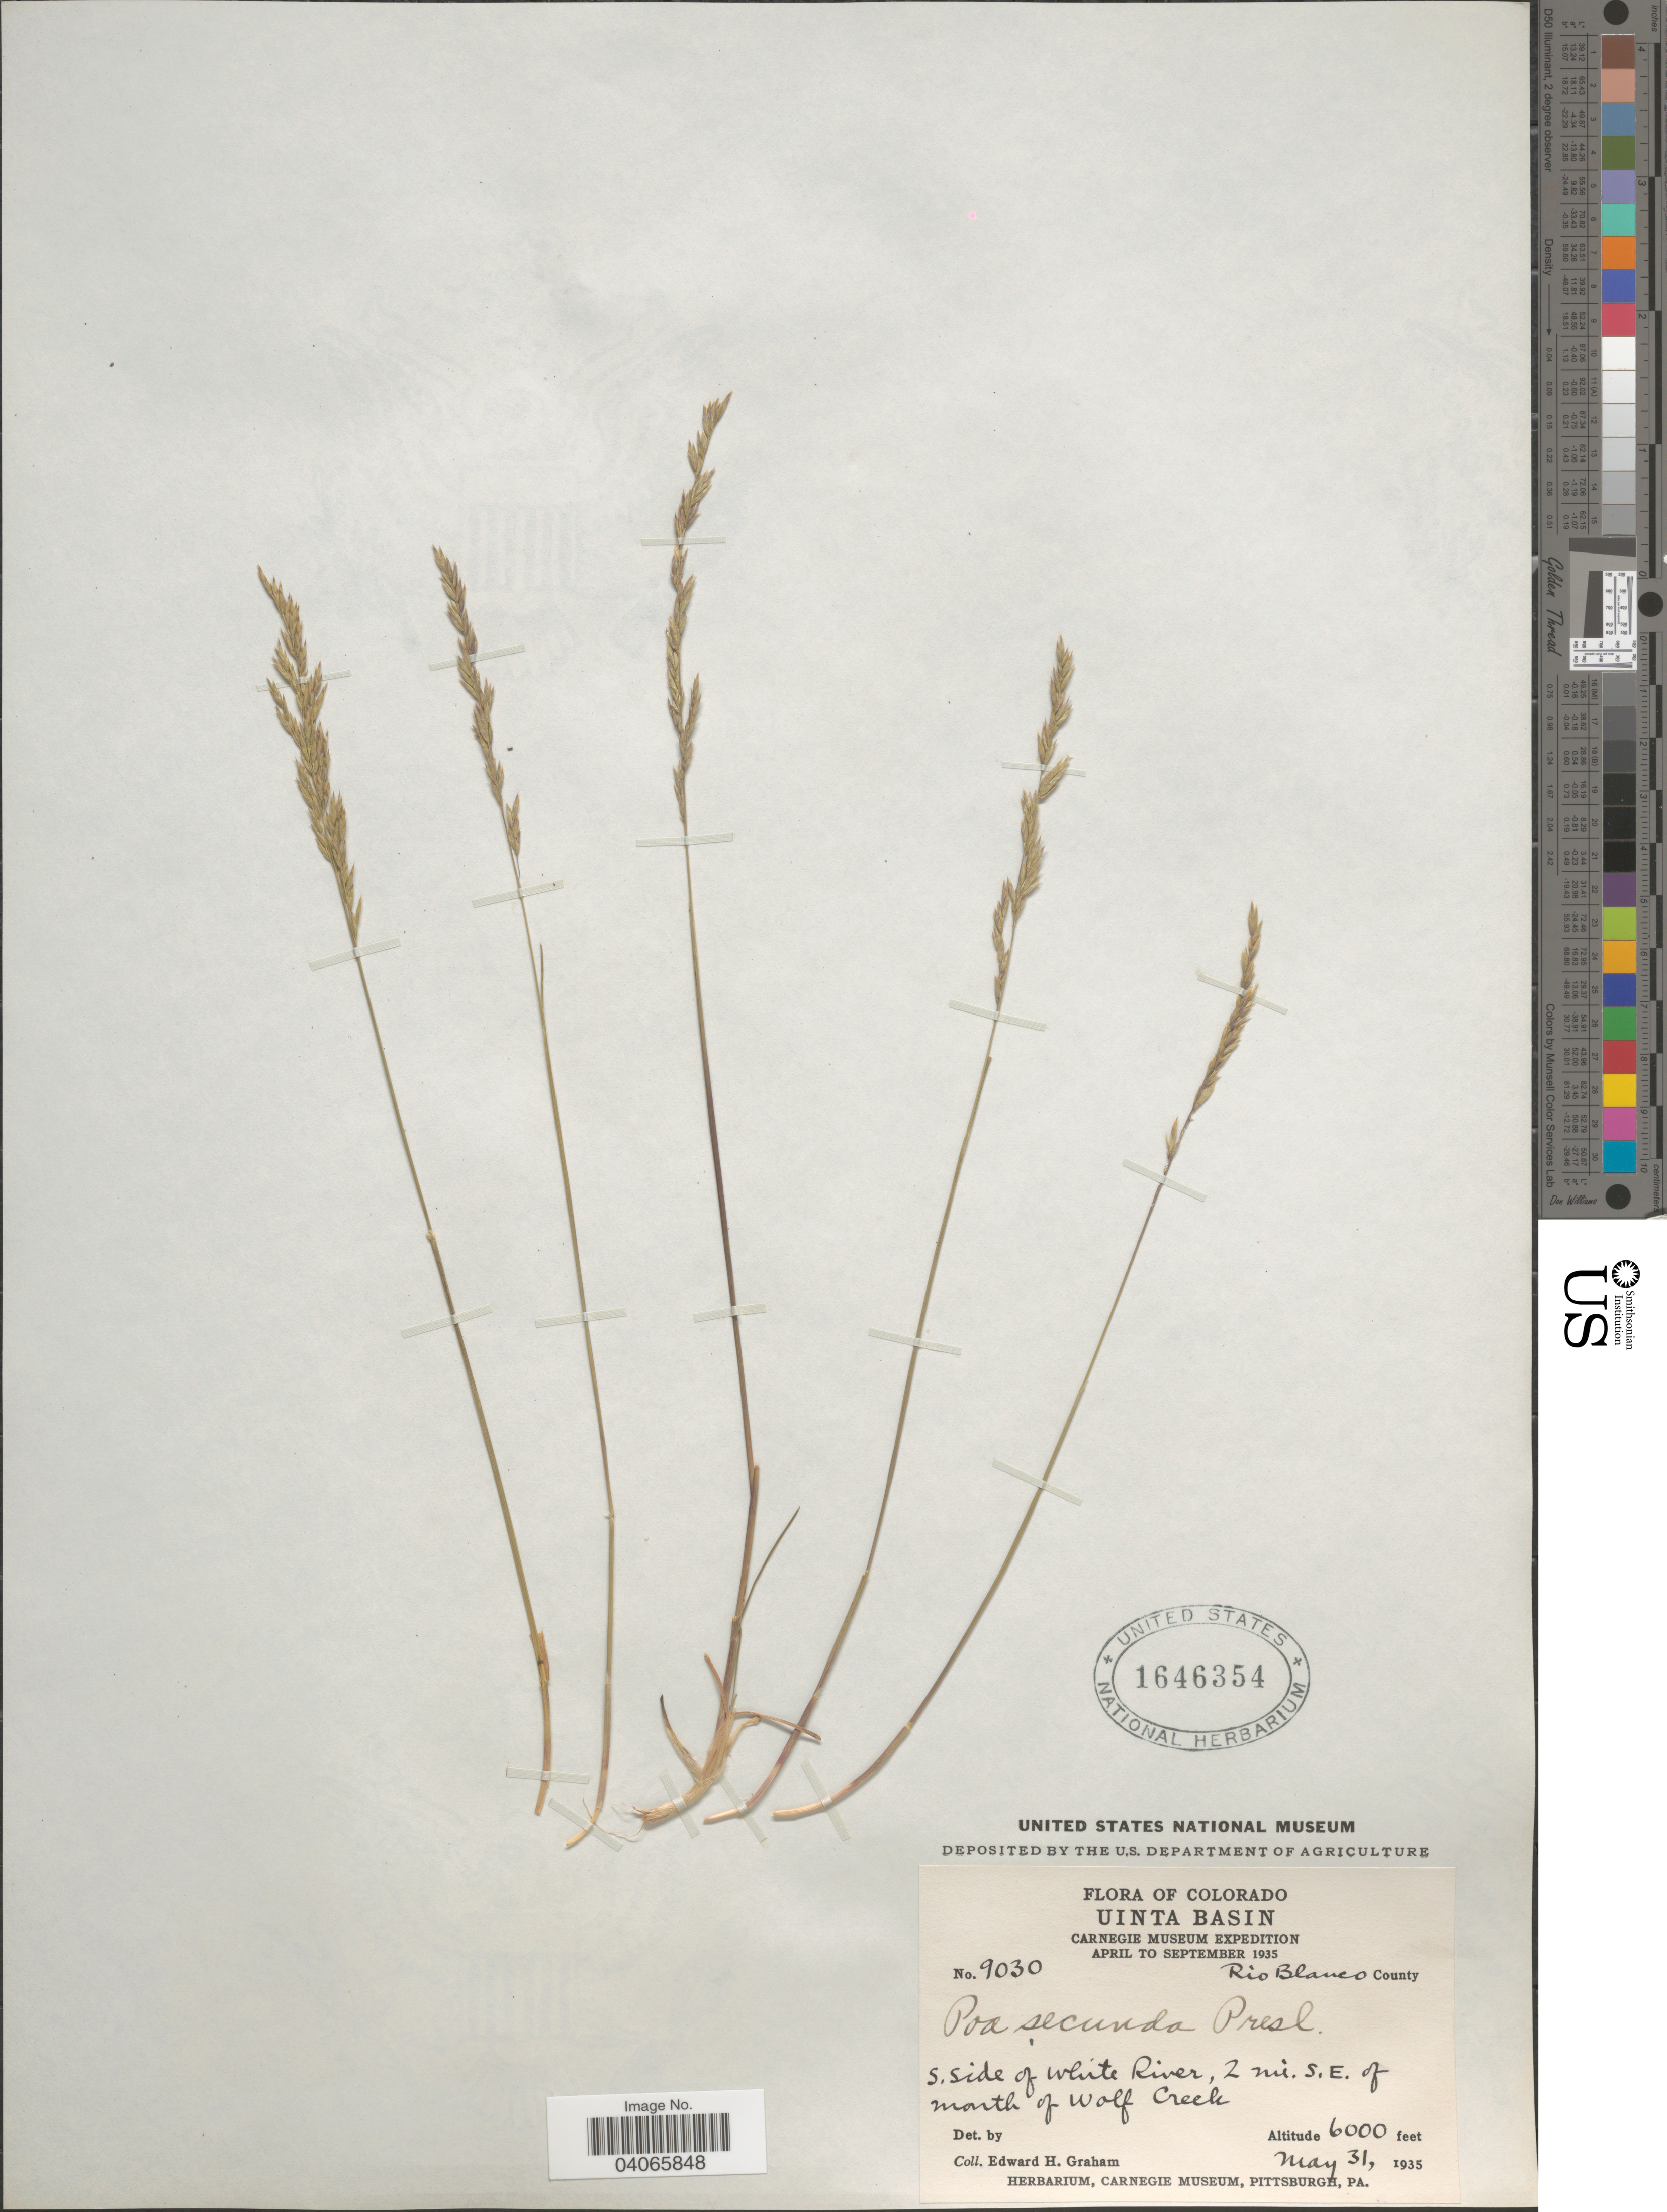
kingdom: Plantae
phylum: Tracheophyta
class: Liliopsida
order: Poales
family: Poaceae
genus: Poa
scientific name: Poa secunda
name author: J. Presl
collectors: E. H. Graham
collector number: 9030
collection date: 1935-05-31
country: United States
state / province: Colorado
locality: Uinta Basin. Carnegie Museum Expedition April to September 1935. Rio Blanco County. S.Side of White River, 2 mi. S.E. of mouth of Wolf Creek.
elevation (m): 1829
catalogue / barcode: US 1646354